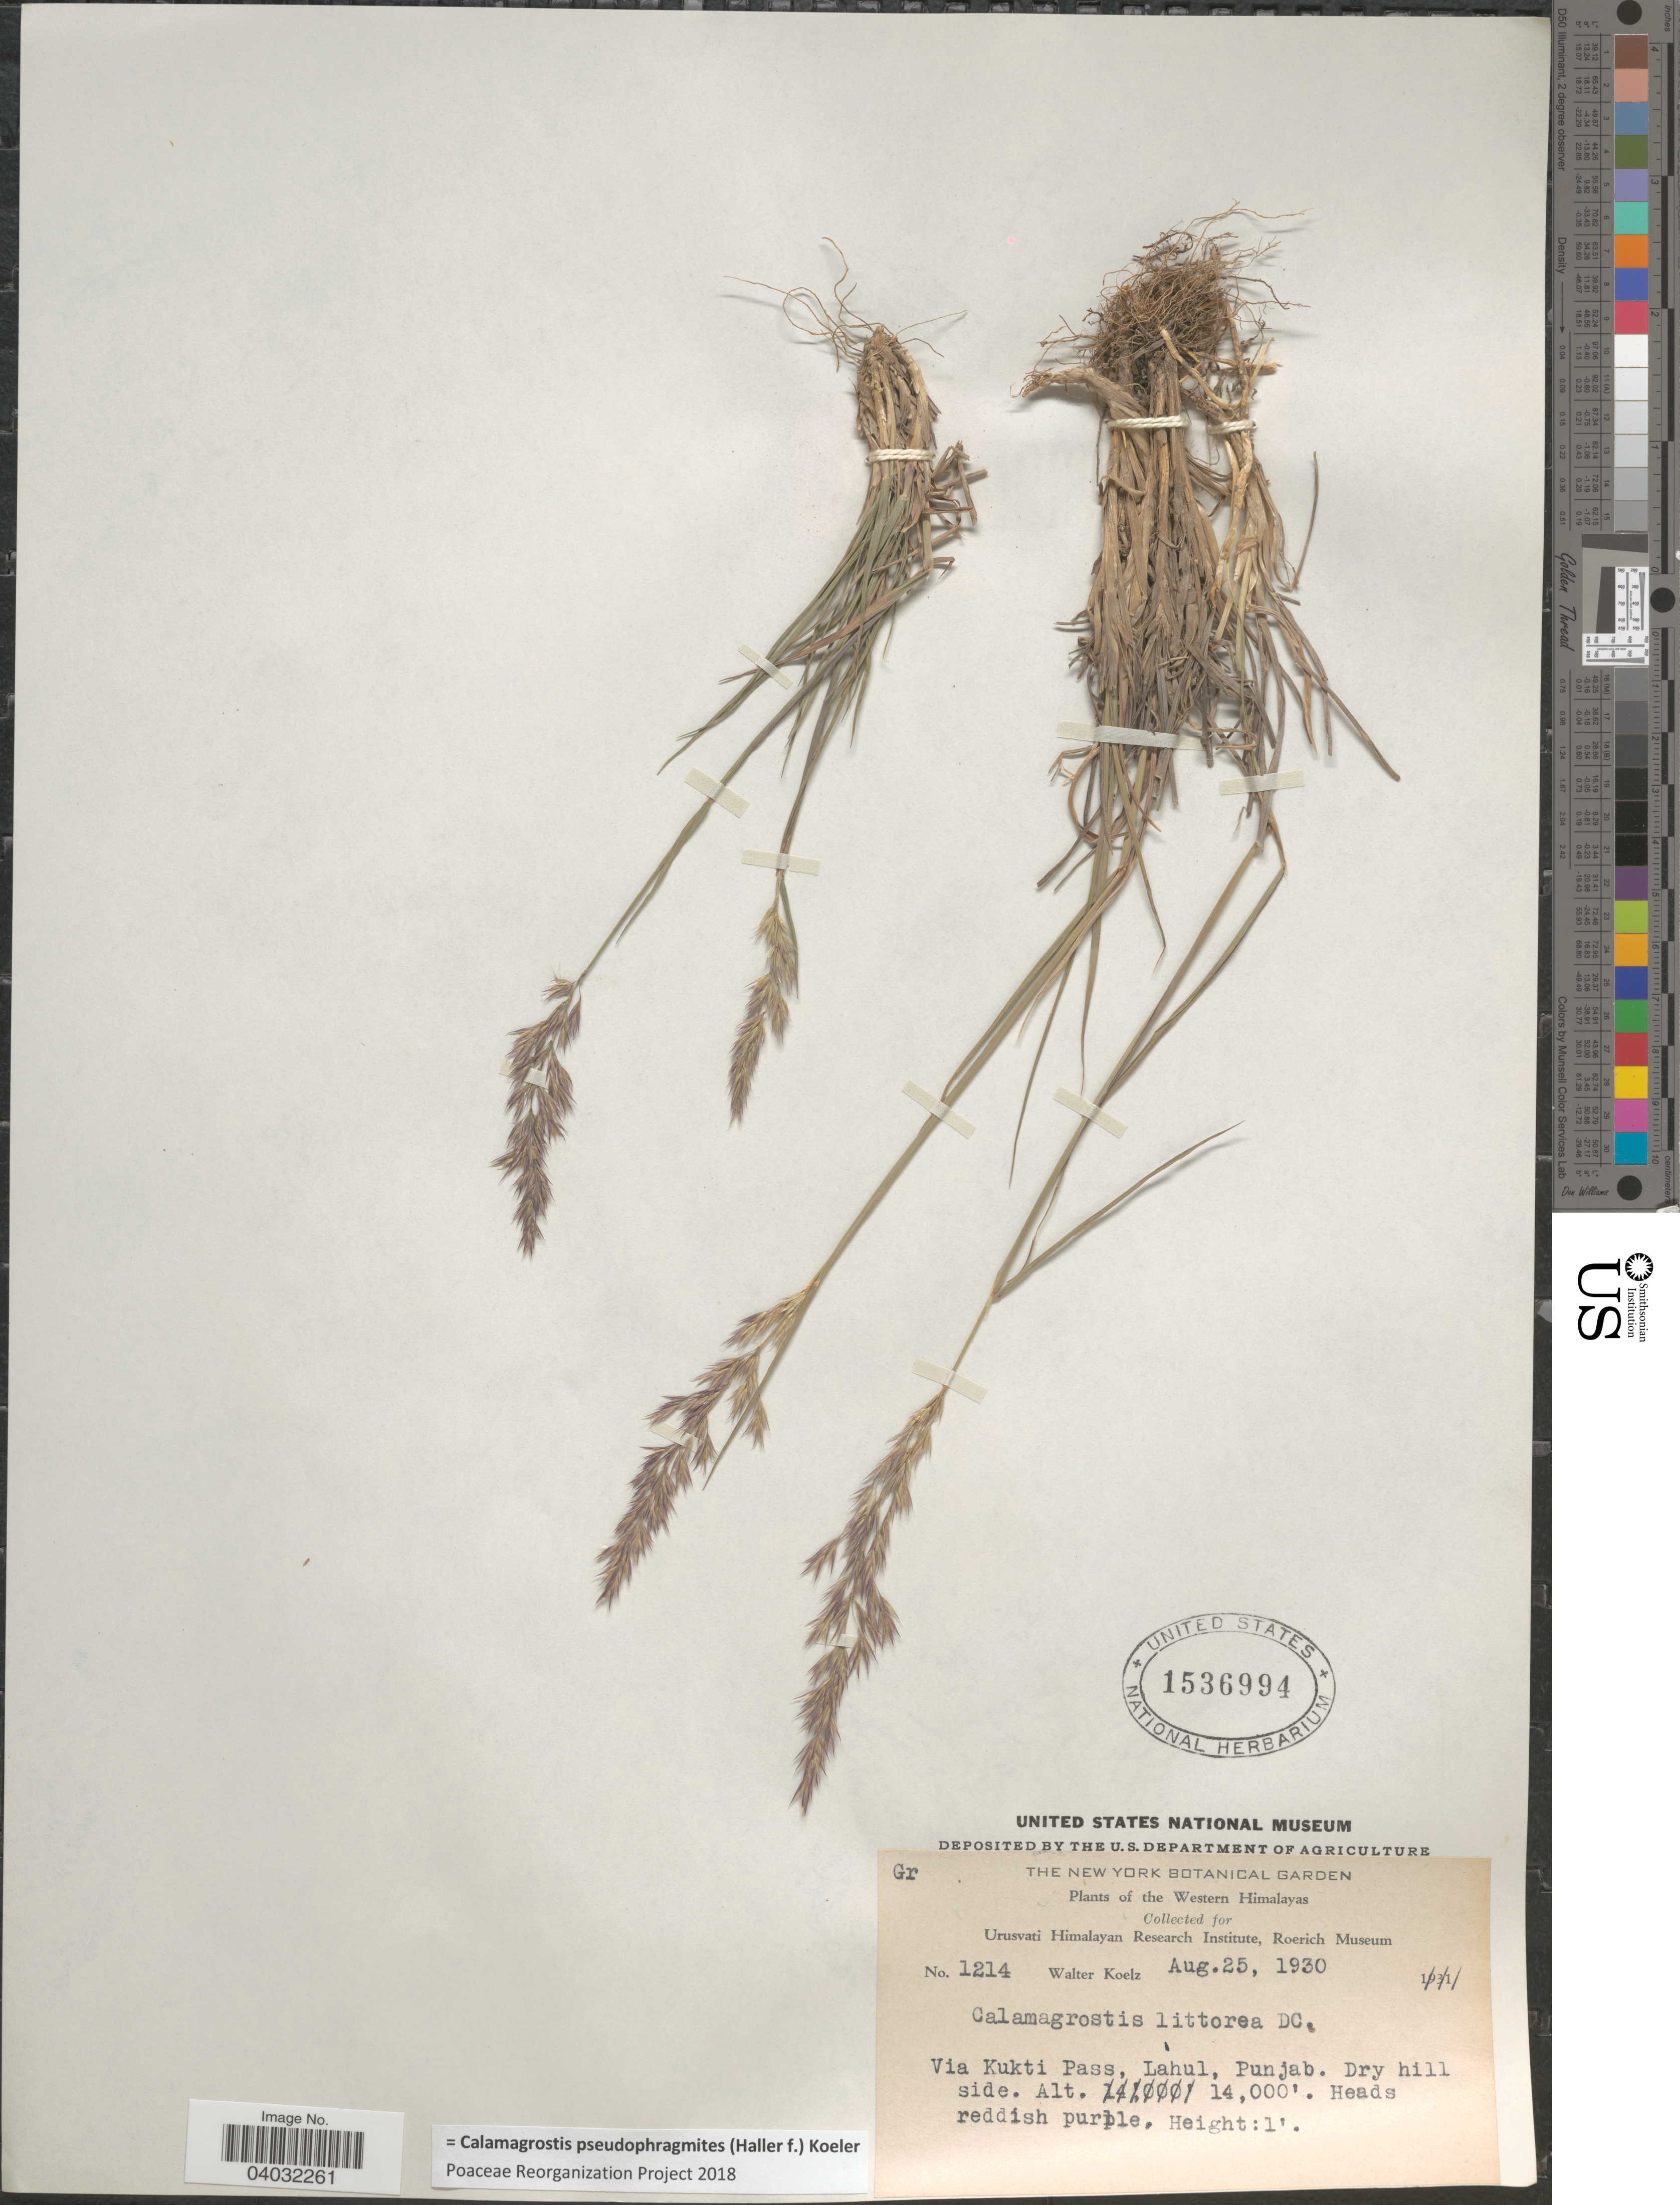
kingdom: Plantae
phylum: Tracheophyta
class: Liliopsida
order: Poales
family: Poaceae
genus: Calamagrostis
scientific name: Calamagrostis pseudophragmites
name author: (Haller f.) Koeler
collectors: W. N. Koelz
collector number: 1214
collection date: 1930-08-25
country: India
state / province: Punjab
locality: The Western Himalayas. Via Kukti Pass, Lahul.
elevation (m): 4267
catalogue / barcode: US 1536994